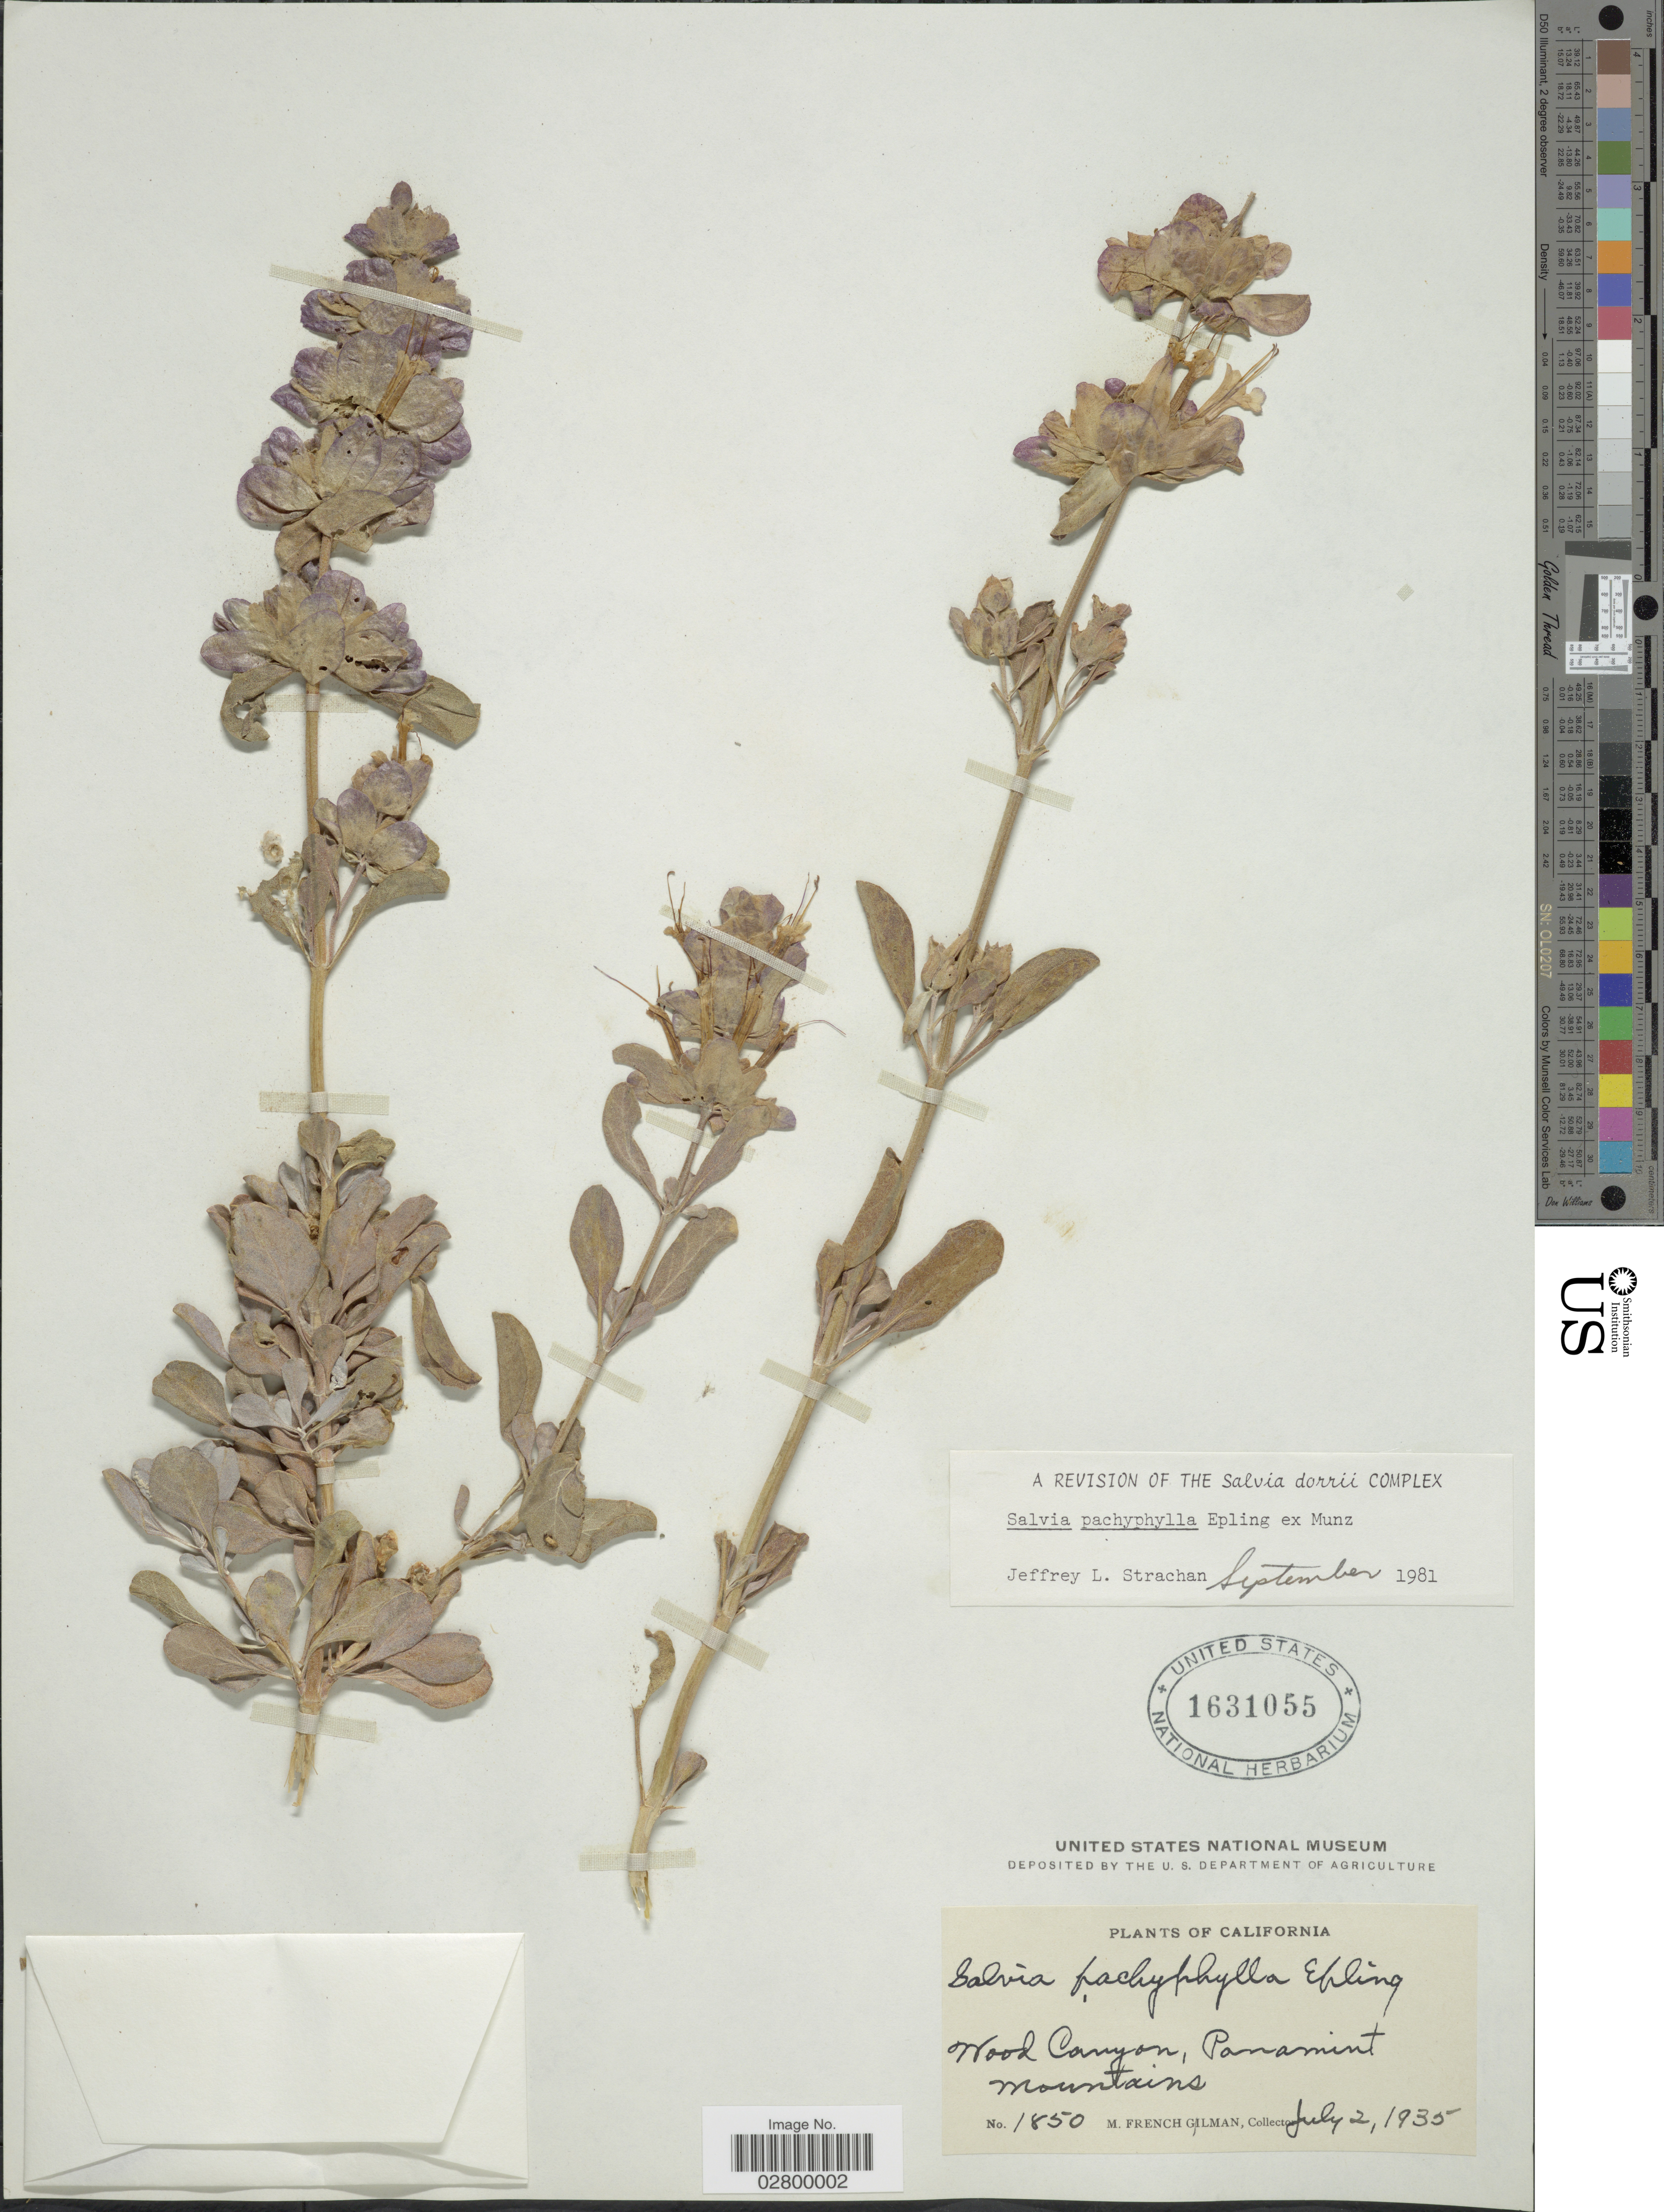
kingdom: Plantae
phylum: Tracheophyta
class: Magnoliopsida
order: Lamiales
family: Lamiaceae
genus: Salvia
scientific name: Salvia pachyphylla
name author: Epling ex Munz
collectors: M. F. Gilman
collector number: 1850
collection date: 1935-07-02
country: United States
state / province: California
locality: Wood Canyon, Panamint Mountains.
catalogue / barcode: US 1631055